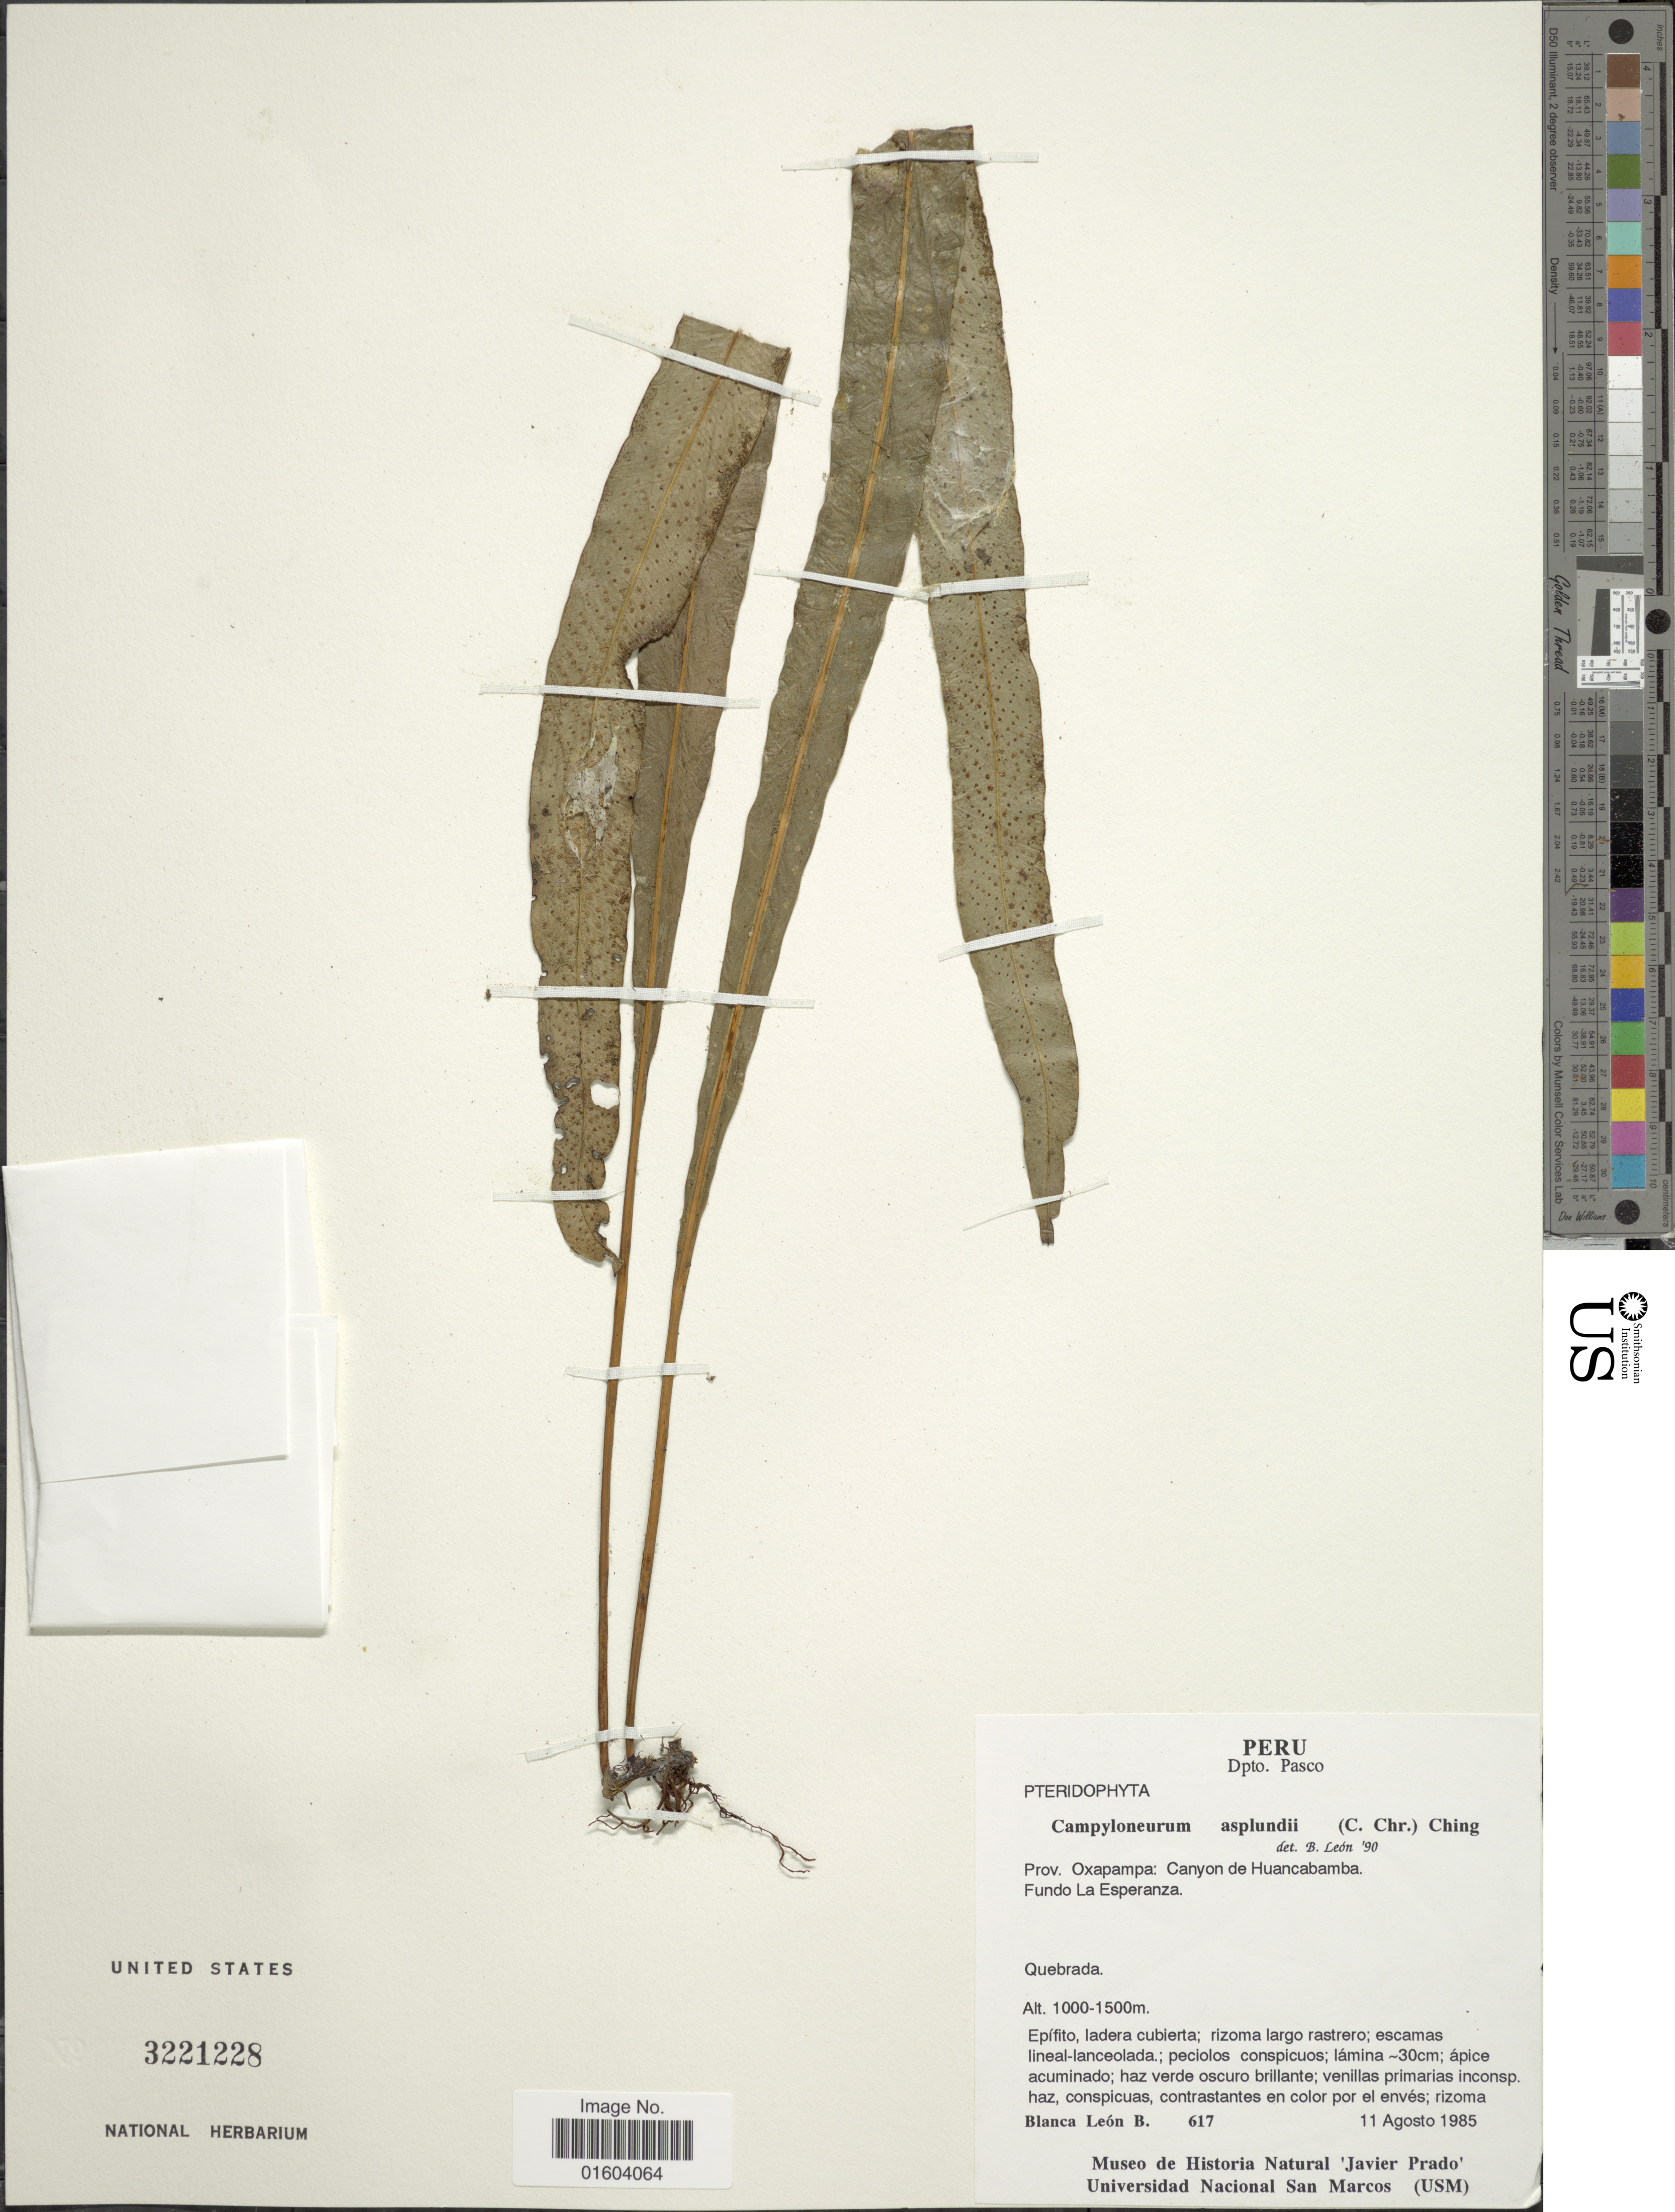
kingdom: Plantae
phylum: Tracheophyta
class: Polypodiopsida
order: Polypodiales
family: Polypodiaceae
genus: Campyloneurum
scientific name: Campyloneurum asplundii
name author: (C. Chr.) Ching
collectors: B. León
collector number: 617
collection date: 1985-08-11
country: Peru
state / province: Pasco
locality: Peru, Dpto. Pasco, Prov. Oxapampa: Canyon de Huancabamba. Fundo La Esperanza. Quebrada.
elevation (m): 1000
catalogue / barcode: US 3221228